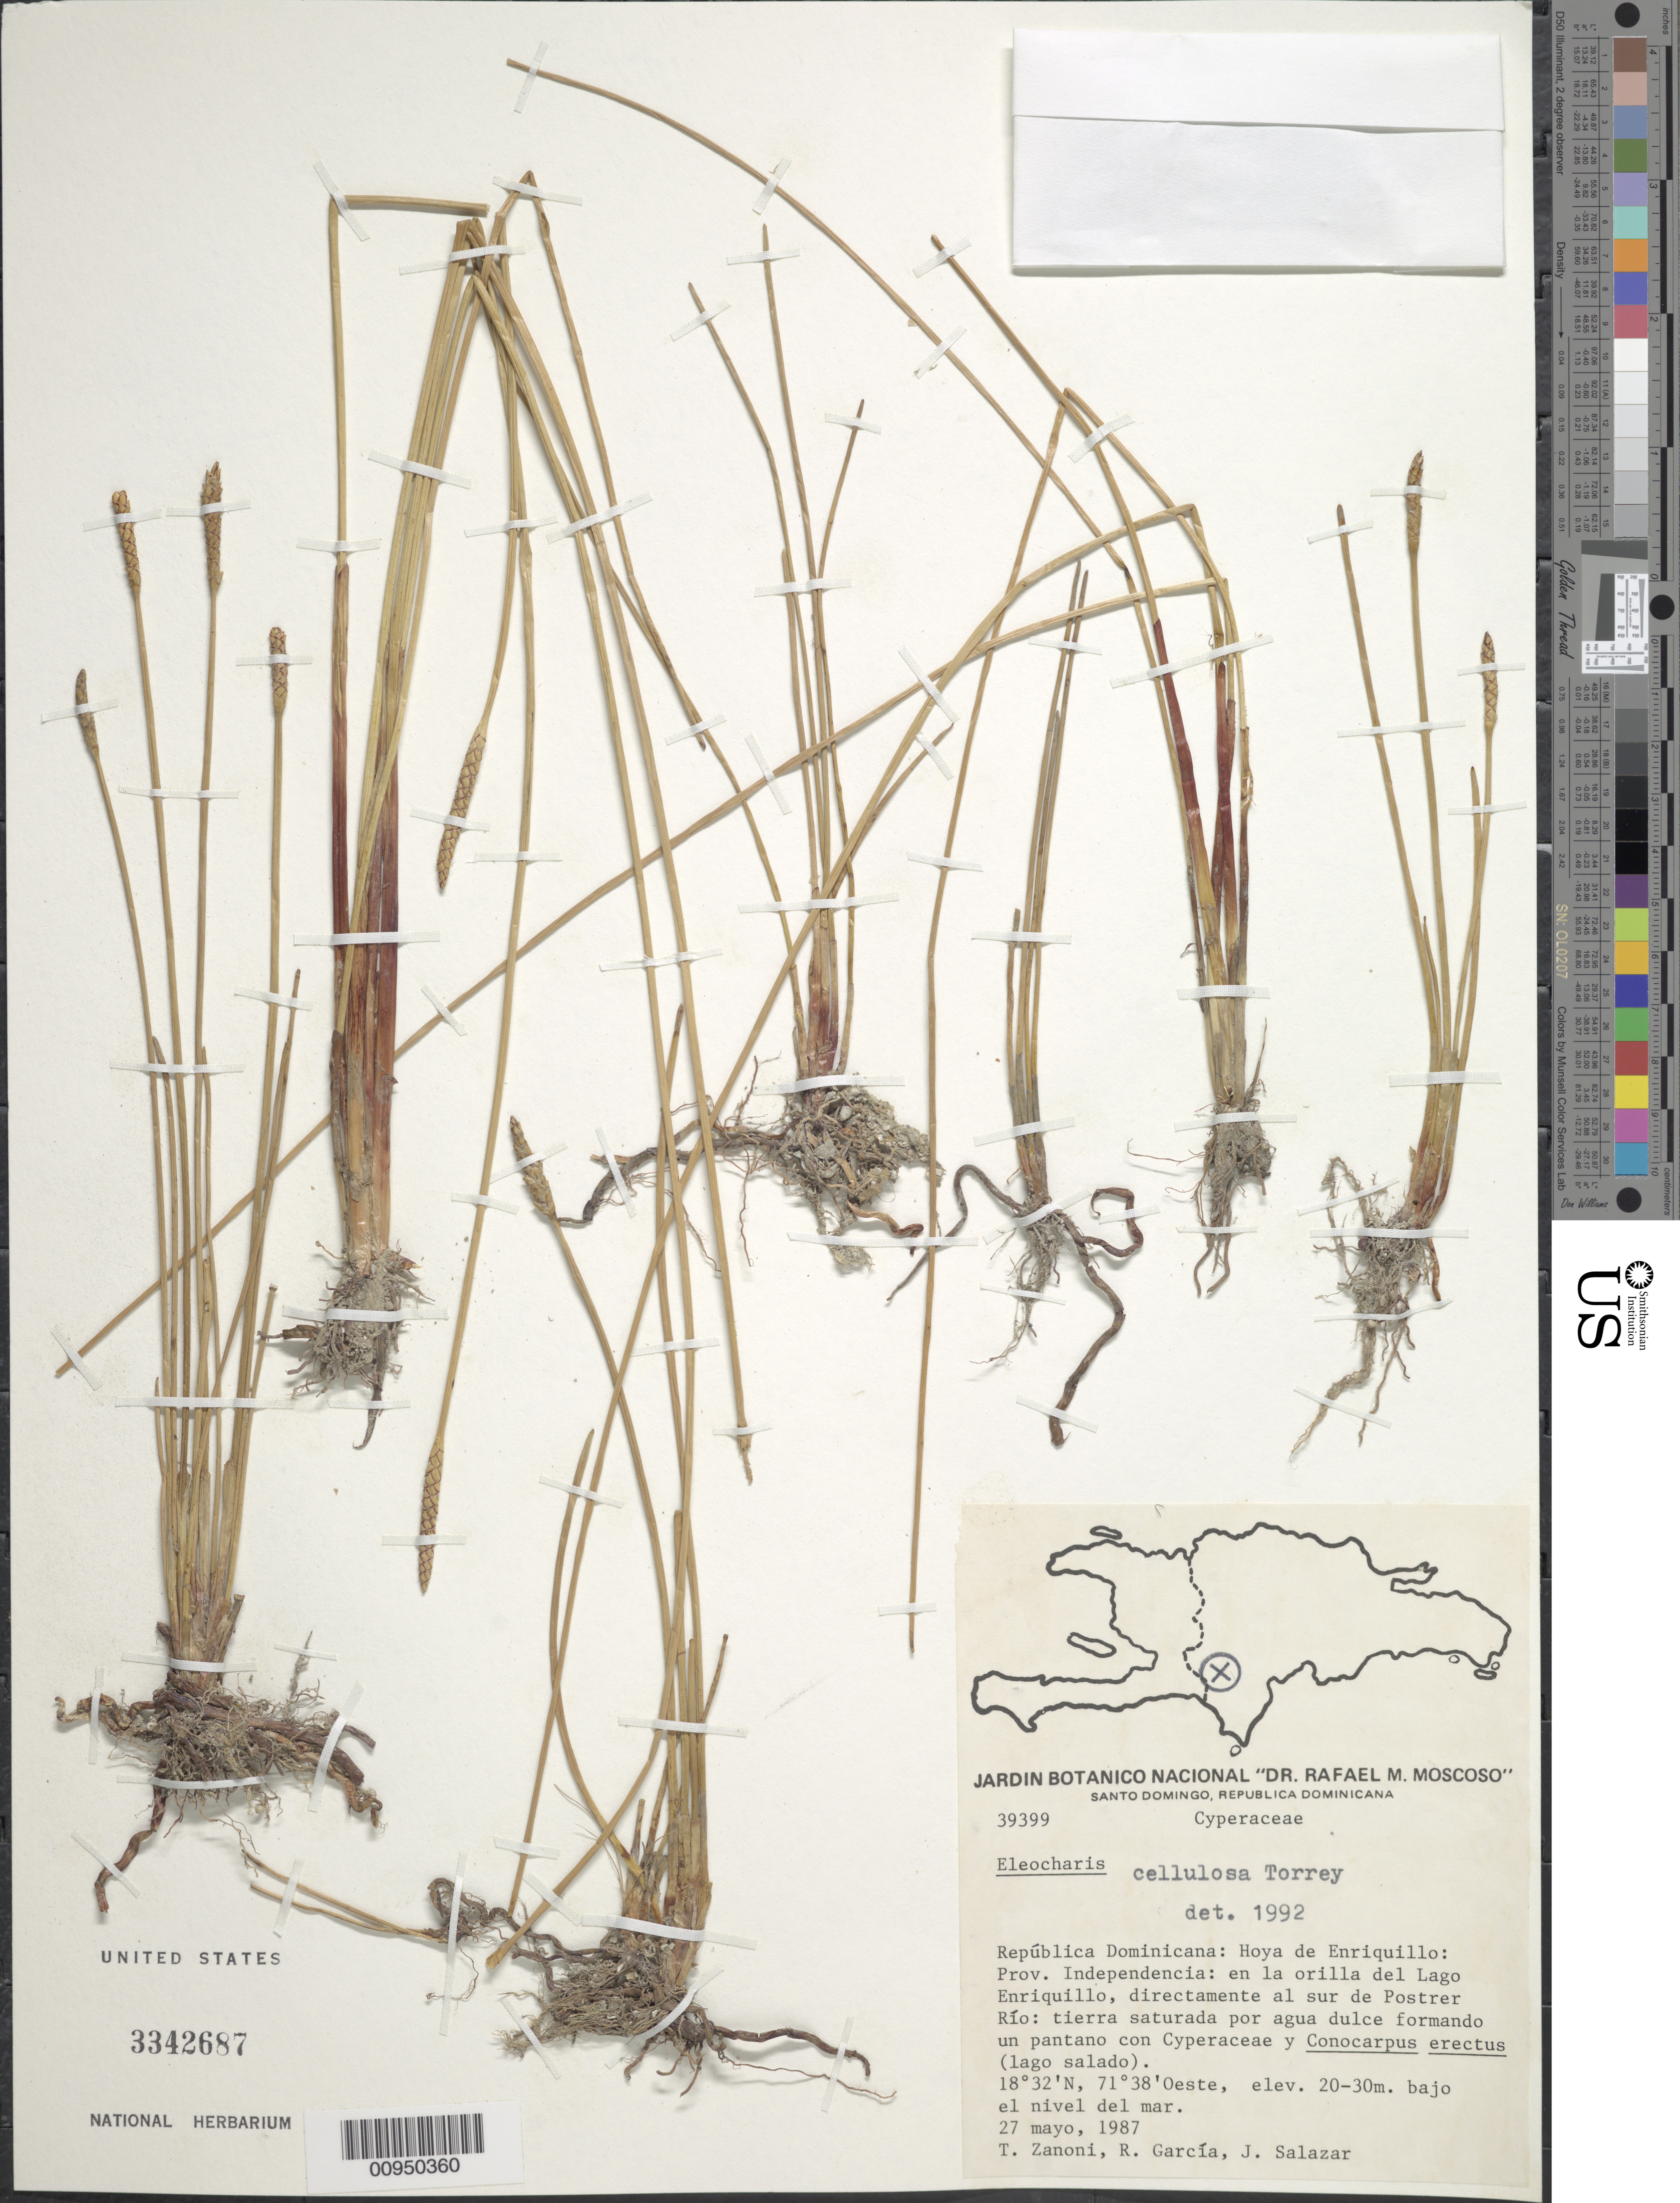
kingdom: Plantae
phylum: Tracheophyta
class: Liliopsida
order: Poales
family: Cyperaceae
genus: Eleocharis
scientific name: Eleocharis cellulosa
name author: Torr.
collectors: T. A. Zanoni, R. G. García & J. Salazar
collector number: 39399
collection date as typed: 27 May 1987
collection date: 1987-05-27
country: Dominican Republic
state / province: Independencia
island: Hispaniola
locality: Hoya de Enriquillo, en la orilla del Lago Enriquillo, directamente al sur de Postrer Río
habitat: Tierra saturada por agua dulce formando un pantano con Cyerperaceae y Conocarpus erectus (lago salado)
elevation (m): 20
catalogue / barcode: US 3342687